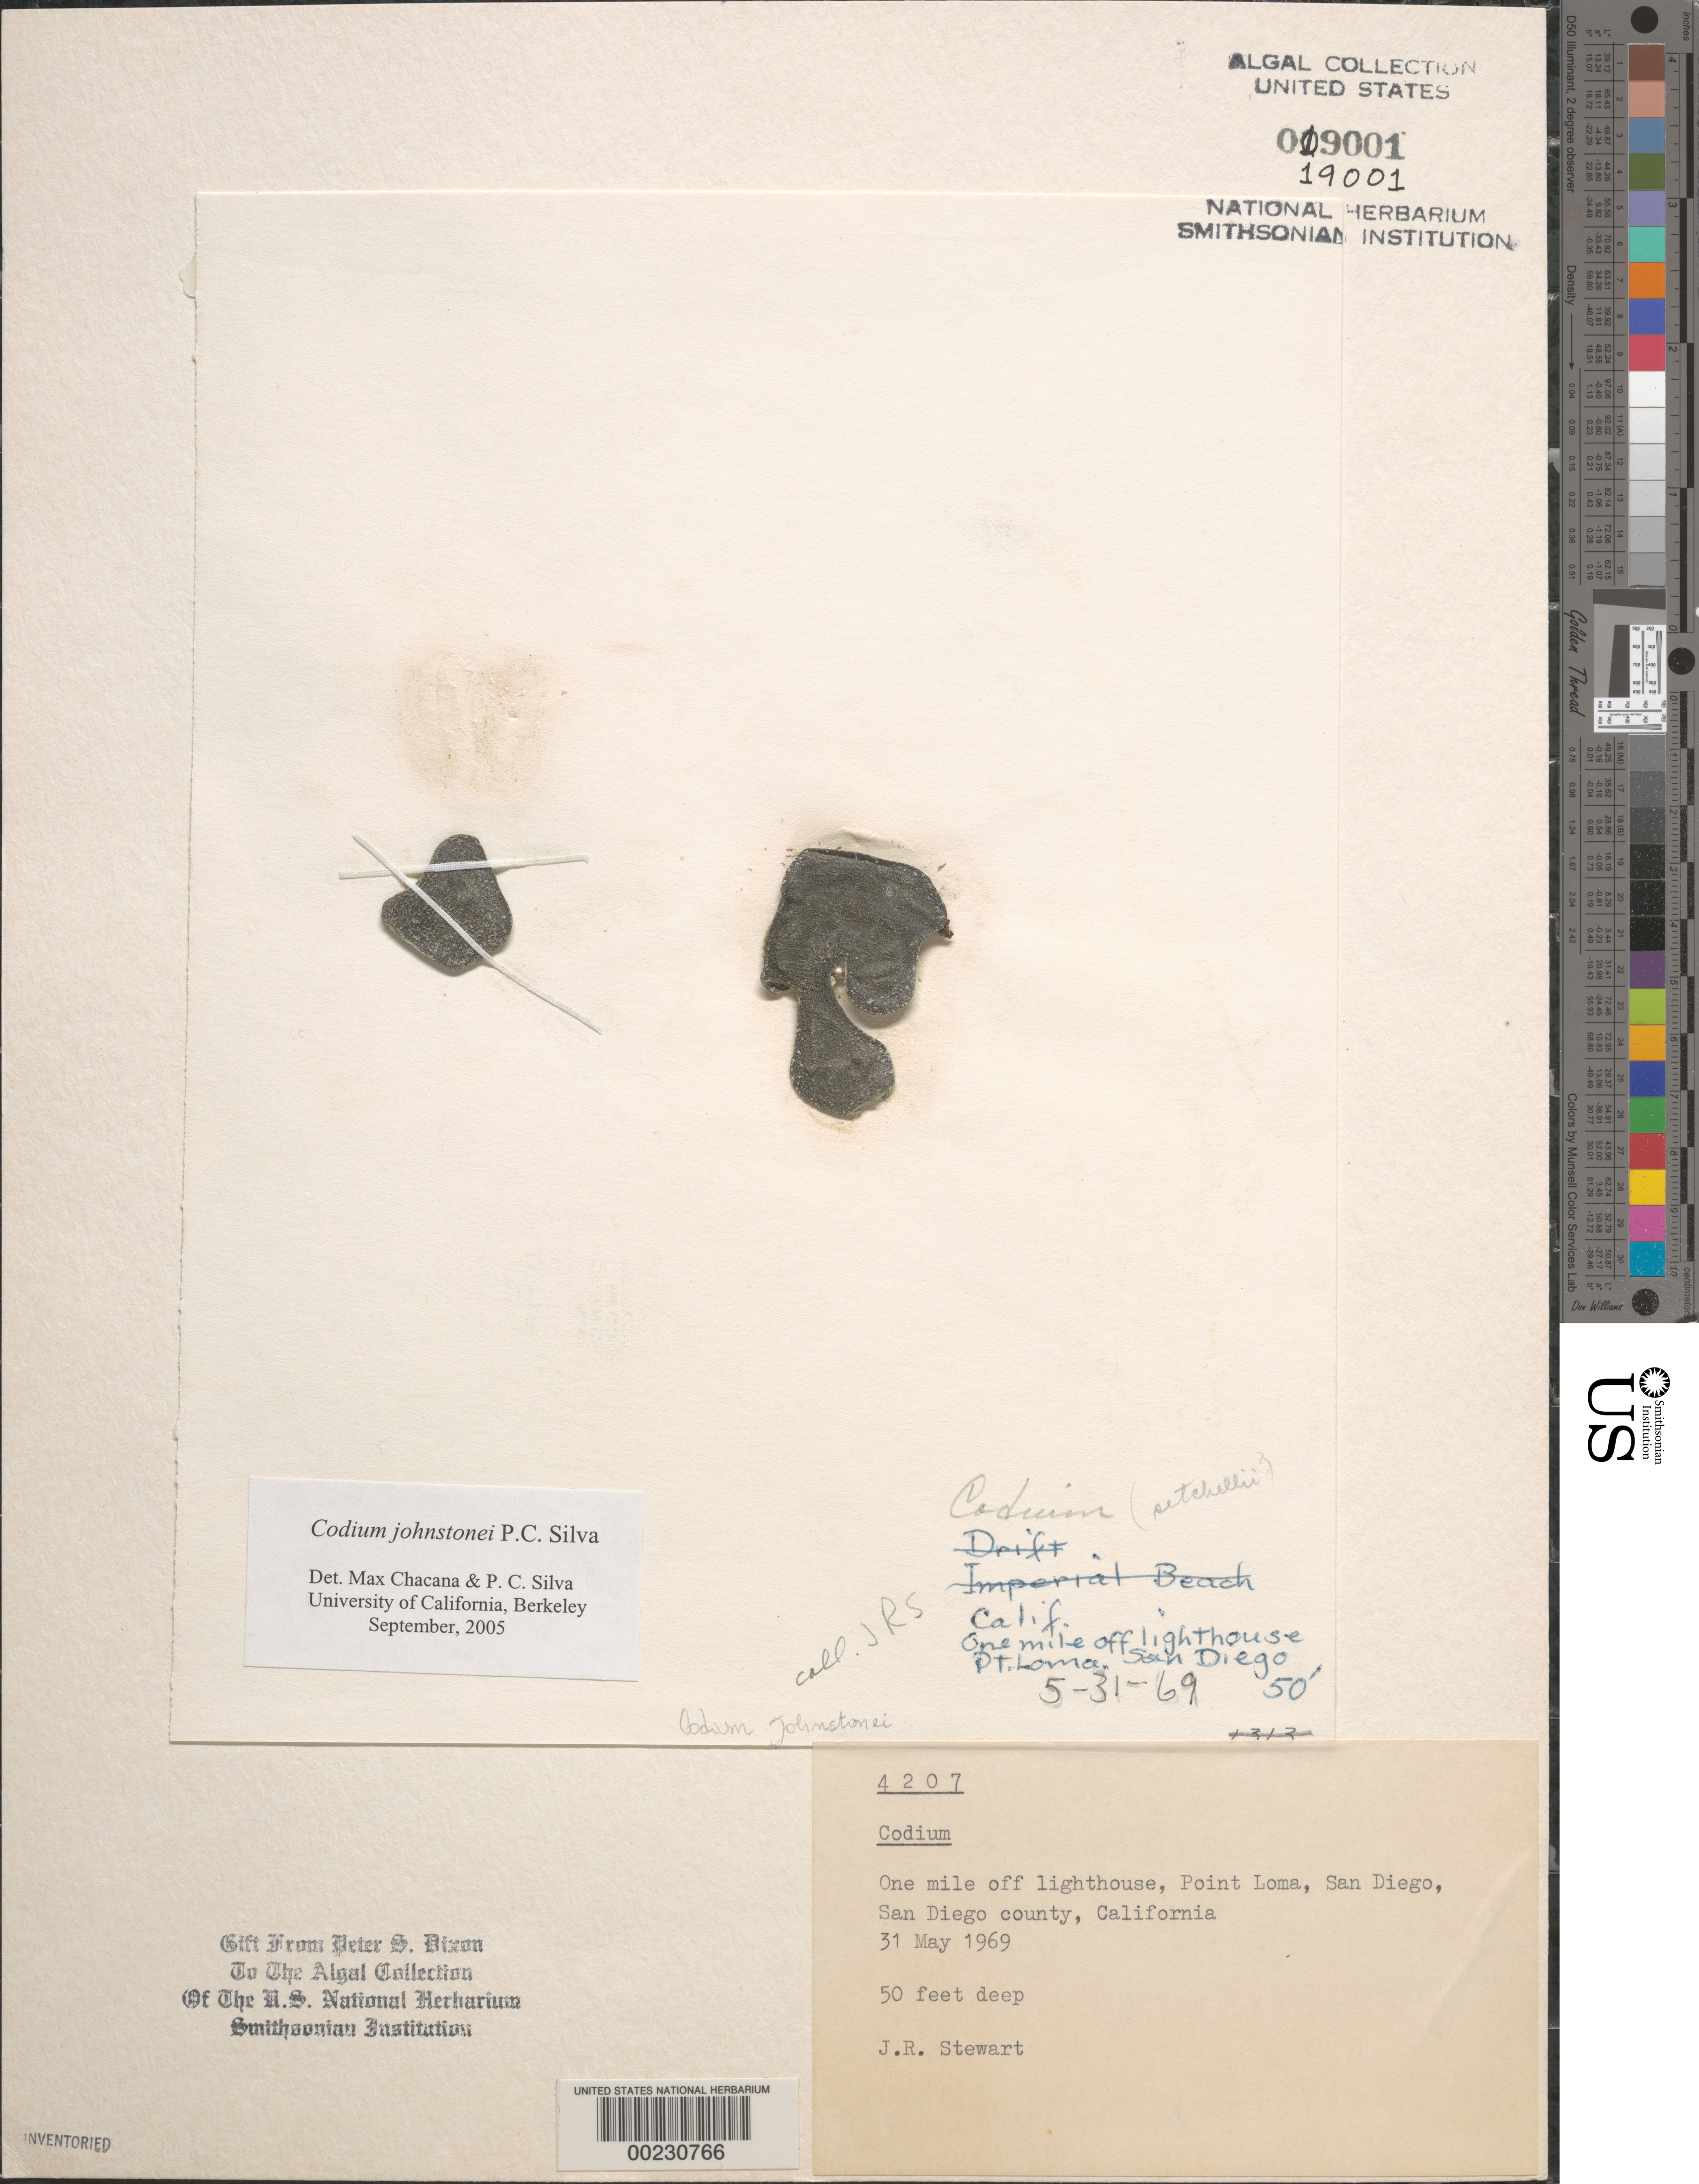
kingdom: Plantae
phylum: Chlorophyta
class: Ulvophyceae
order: Bryopsidales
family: Codiaceae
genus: Codium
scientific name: Codium johnstonei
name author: P.C. Silva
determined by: Chacana, M. E.; Silva, P. C.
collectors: J. Stewart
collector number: PSD 4207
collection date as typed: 31 May 1969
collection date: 1969-05-31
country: United States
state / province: California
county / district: San Diego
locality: San Diego, Point Loma, one mile off lighthouse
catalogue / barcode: US 19001